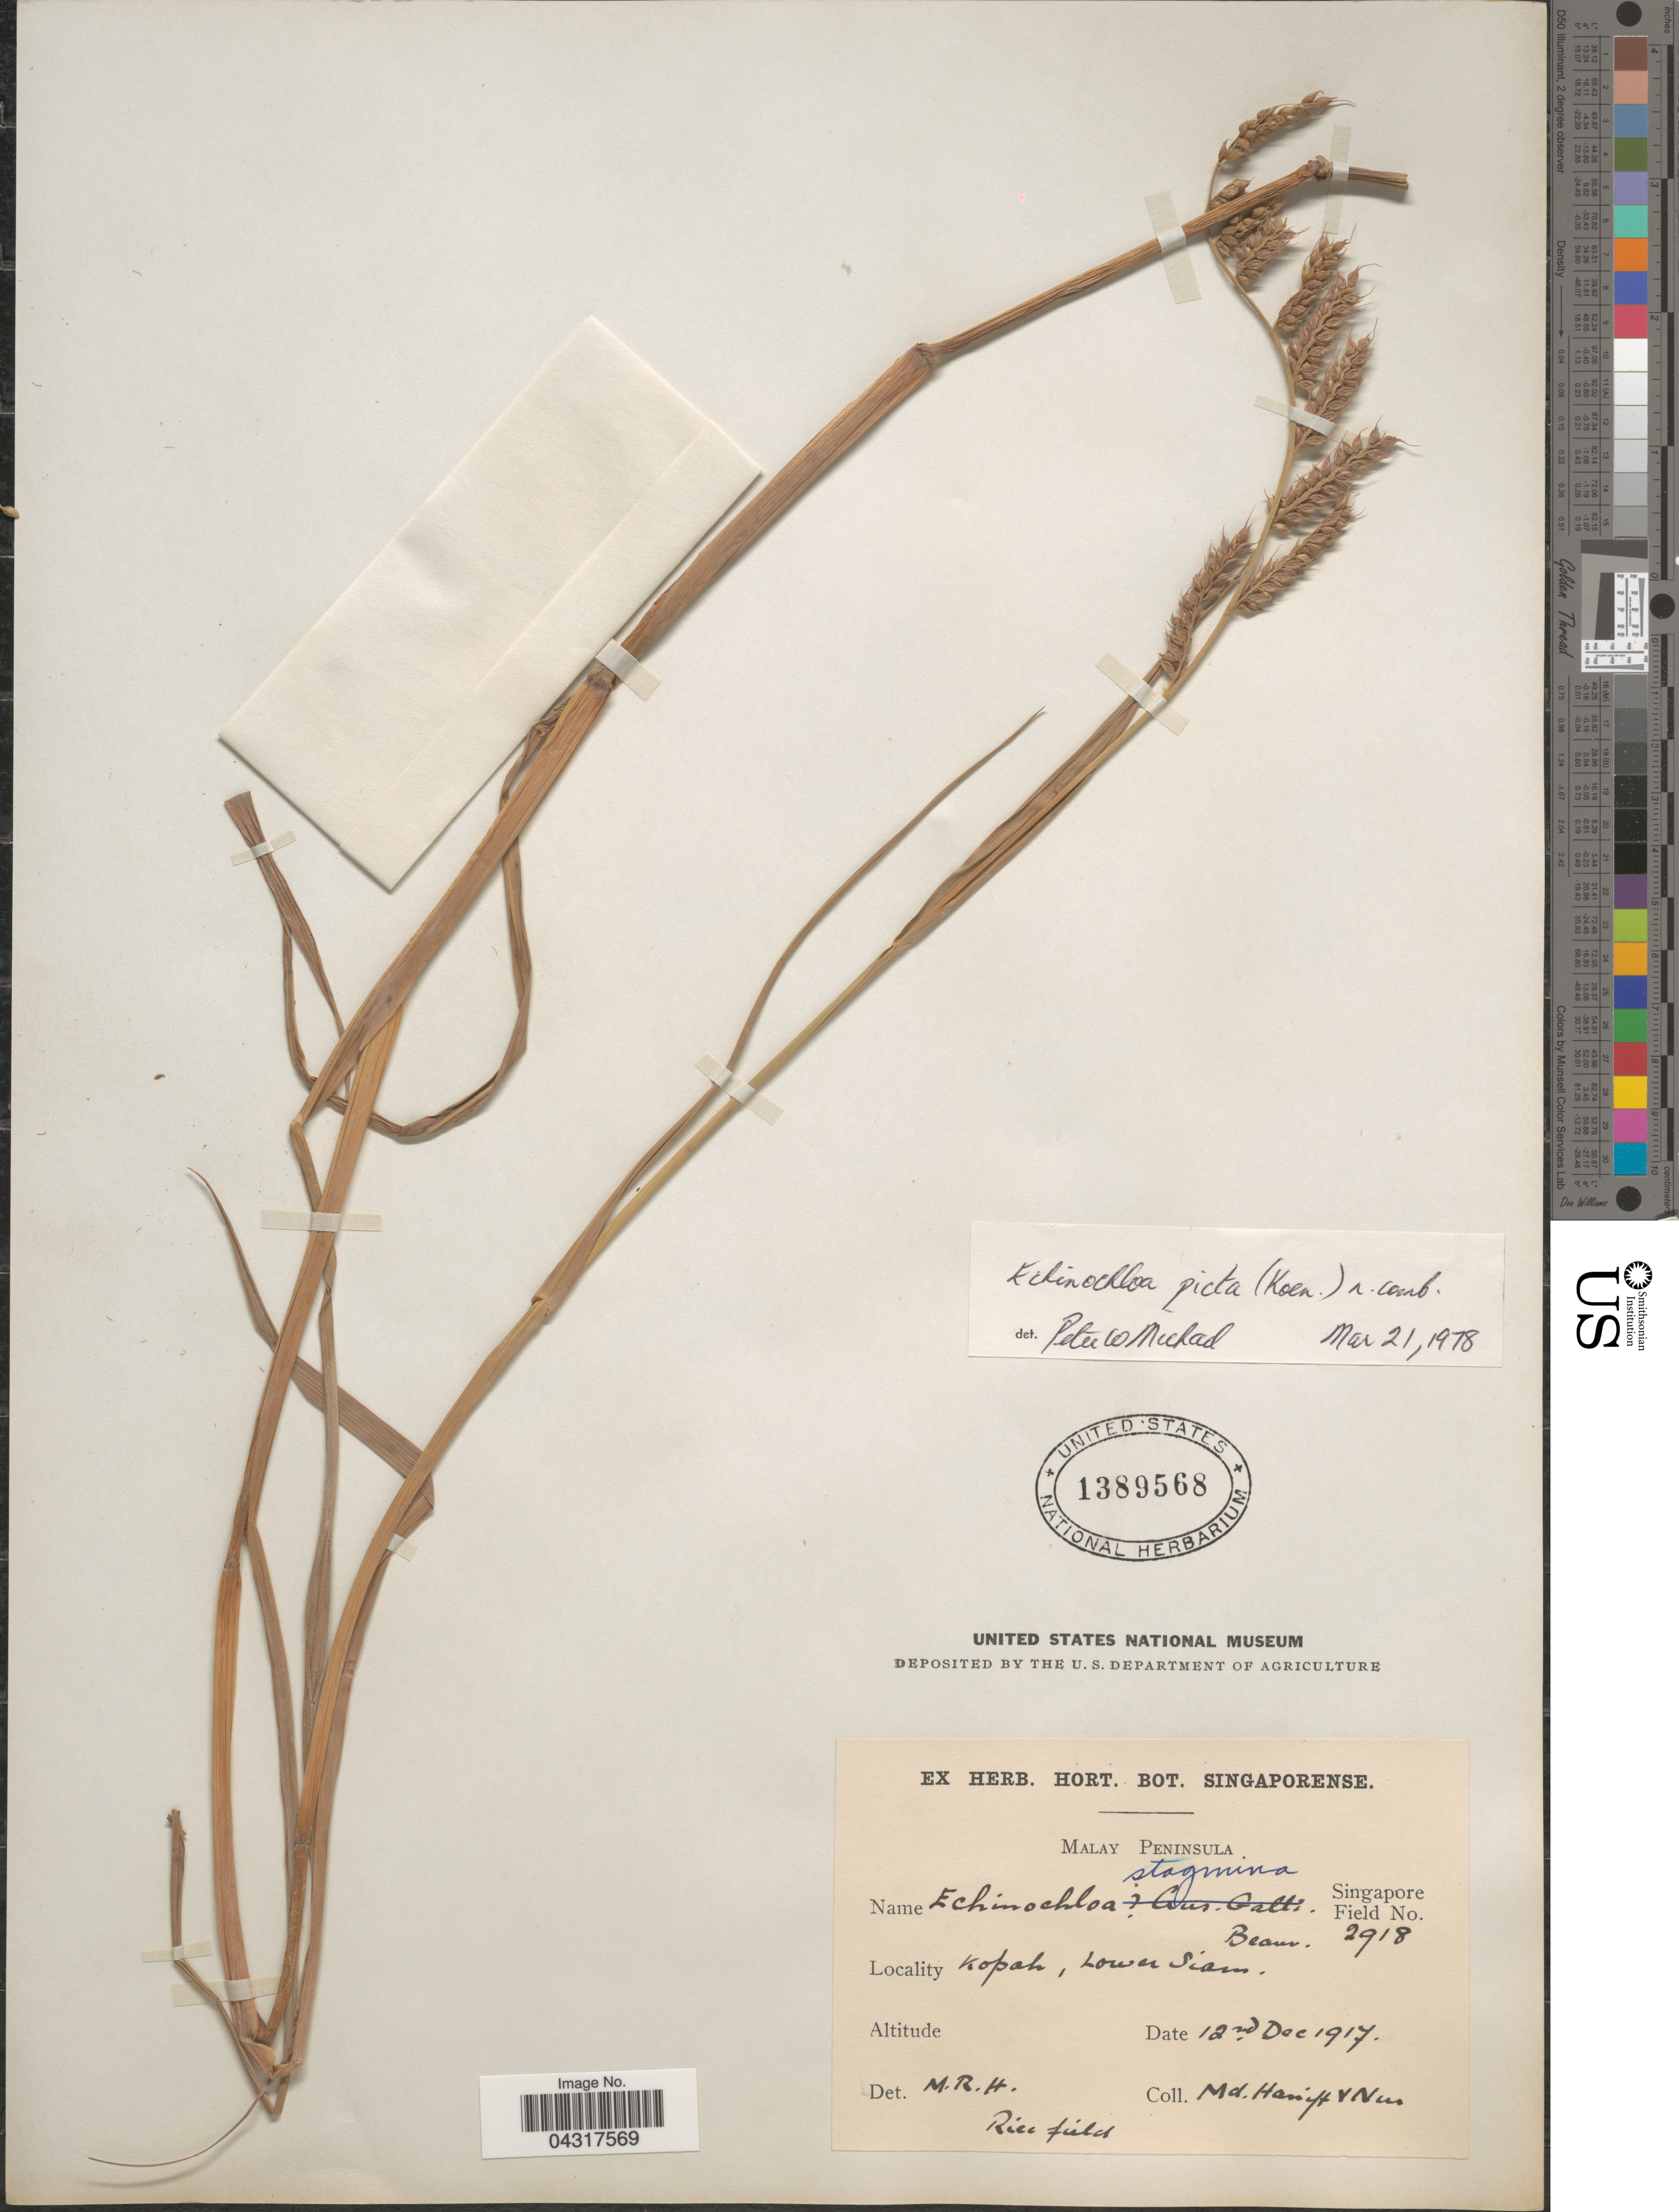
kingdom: Plantae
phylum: Tracheophyta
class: Liliopsida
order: Poales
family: Poaceae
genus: Echinochloa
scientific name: Echinochloa picta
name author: (K.D. Koenig) Michael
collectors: -. Haniff & -. Nur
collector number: Singapore Field 2918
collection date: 1917-12-12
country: Thailand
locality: Malay Peninsula. Kopah, Lower Siam.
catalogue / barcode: US 1389568